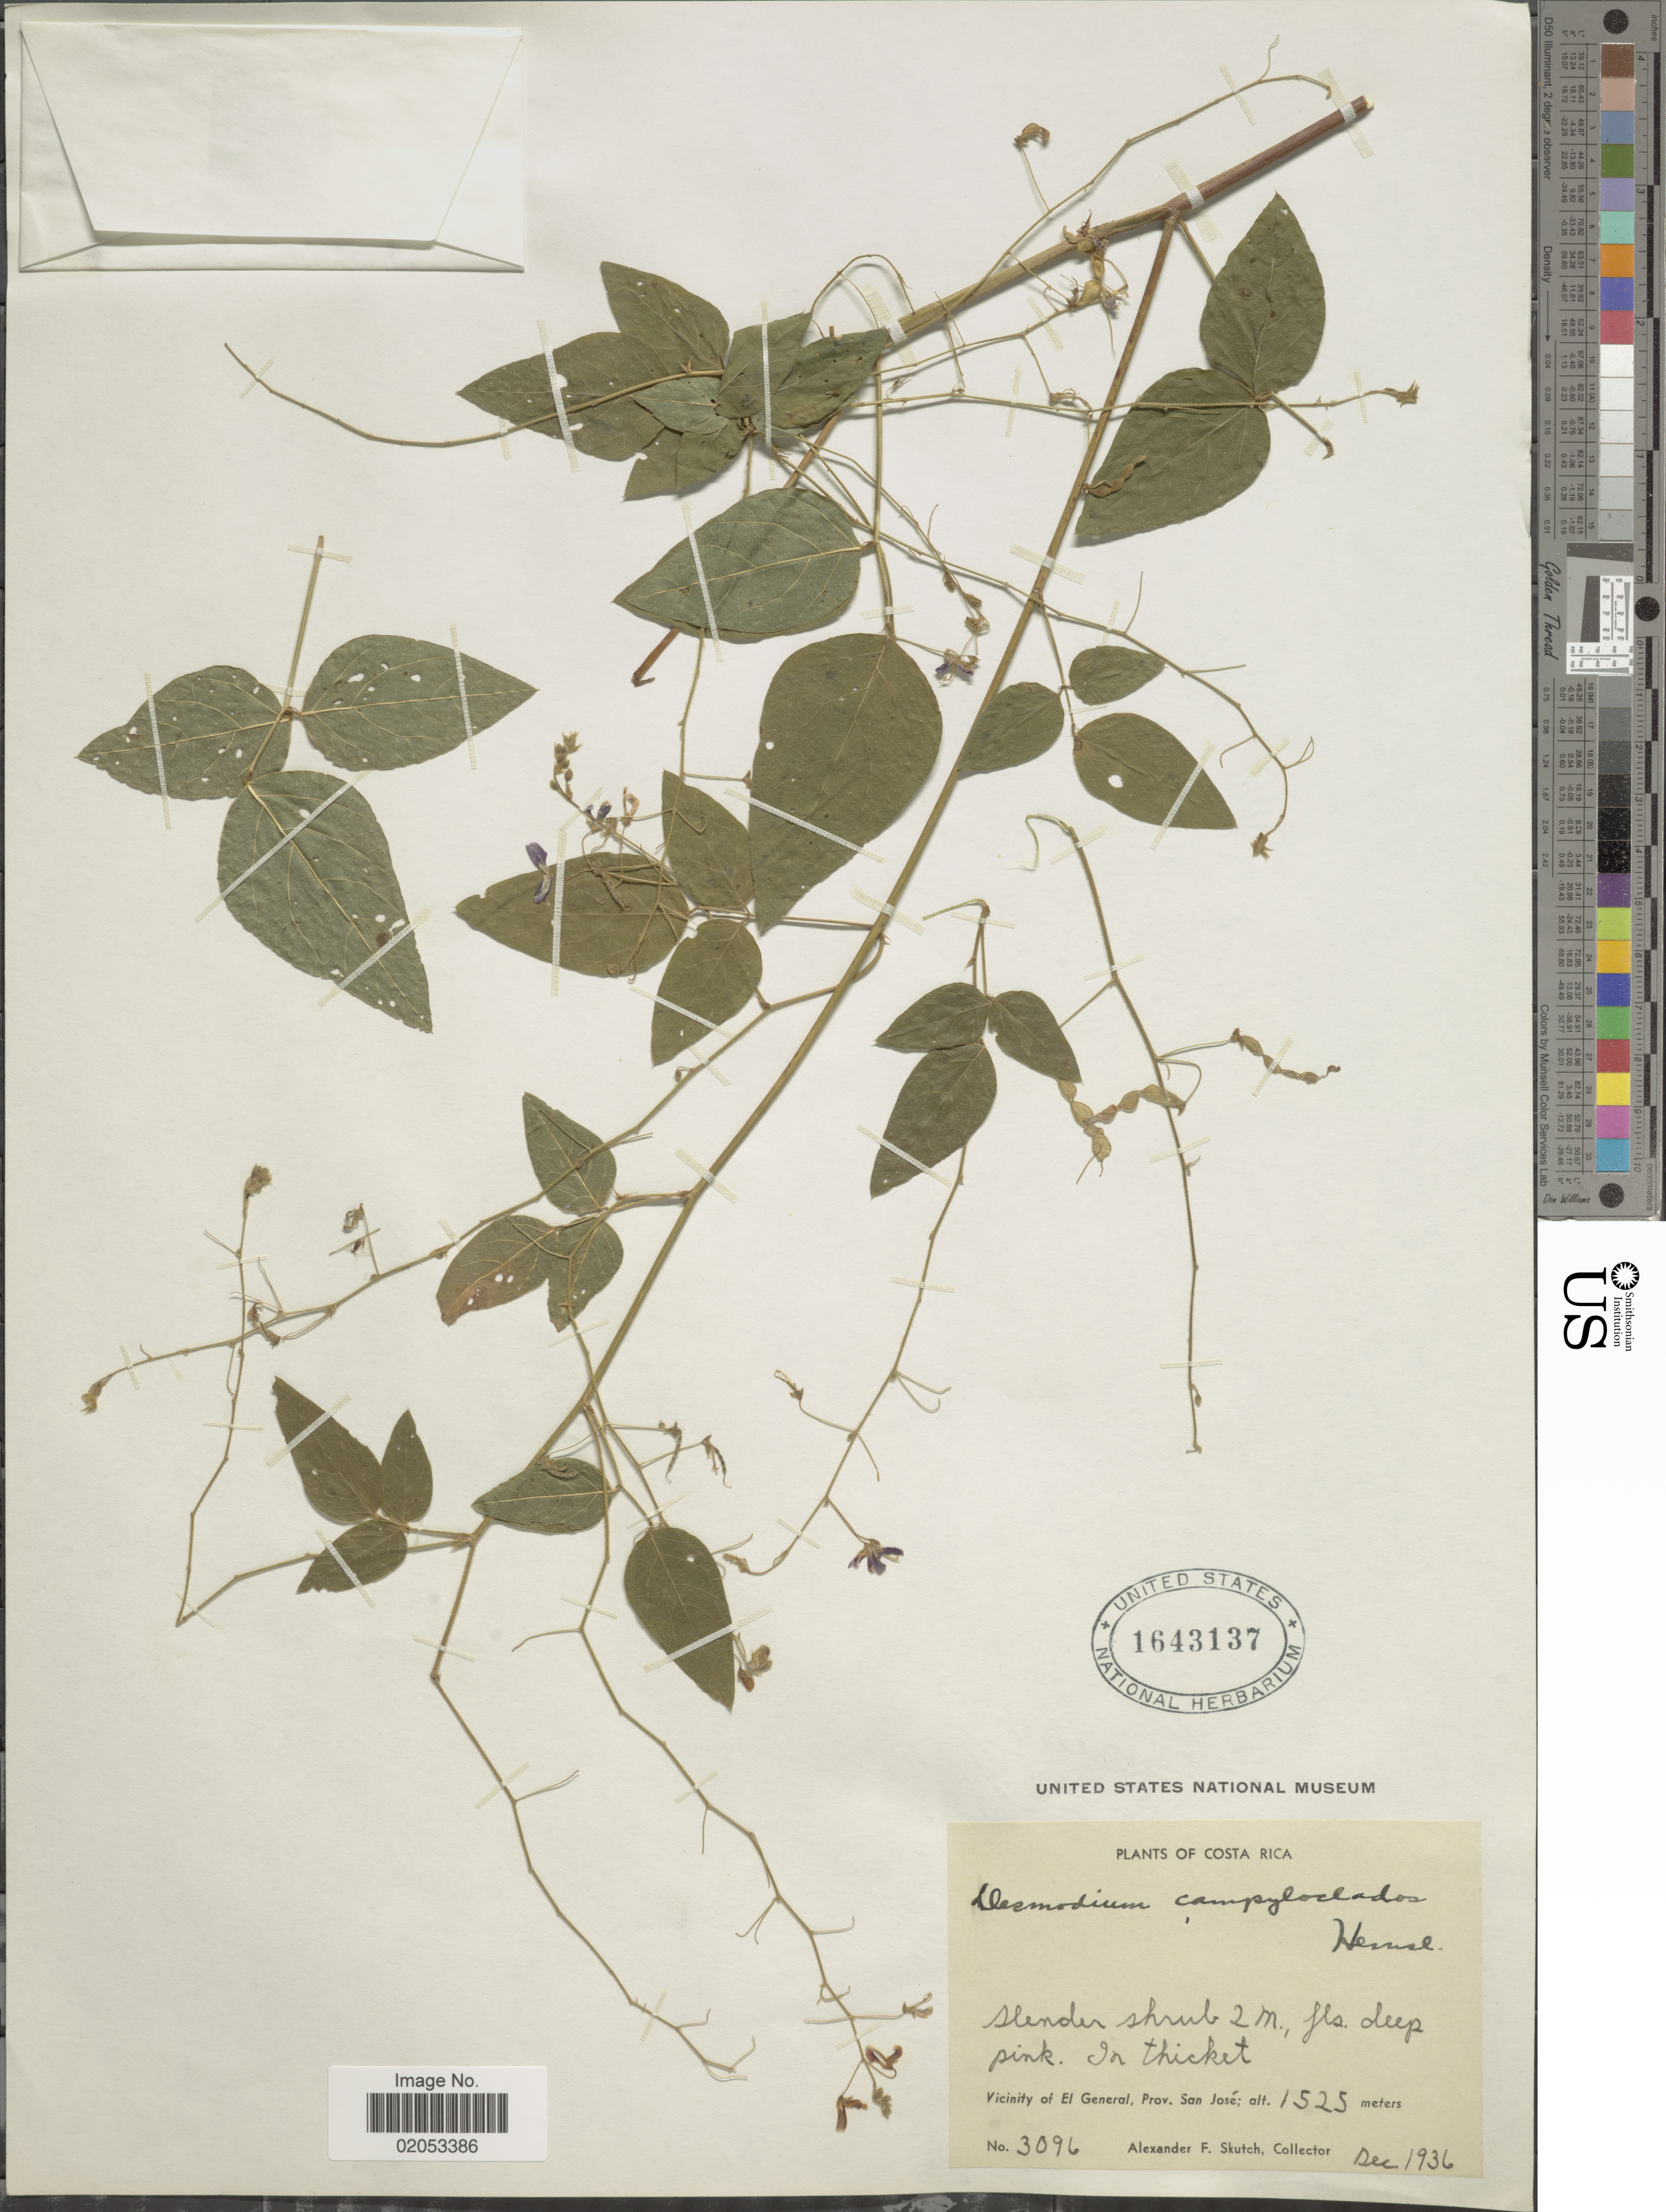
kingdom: Plantae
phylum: Tracheophyta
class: Magnoliopsida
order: Fabales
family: Fabaceae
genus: Desmodium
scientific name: Desmodium campyloclados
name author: Hemsl.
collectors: A. F. Skutch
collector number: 3096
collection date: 1936-12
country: Costa Rica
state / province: San José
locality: In thicket, Vicinity of El General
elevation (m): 1525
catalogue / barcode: US 1643137